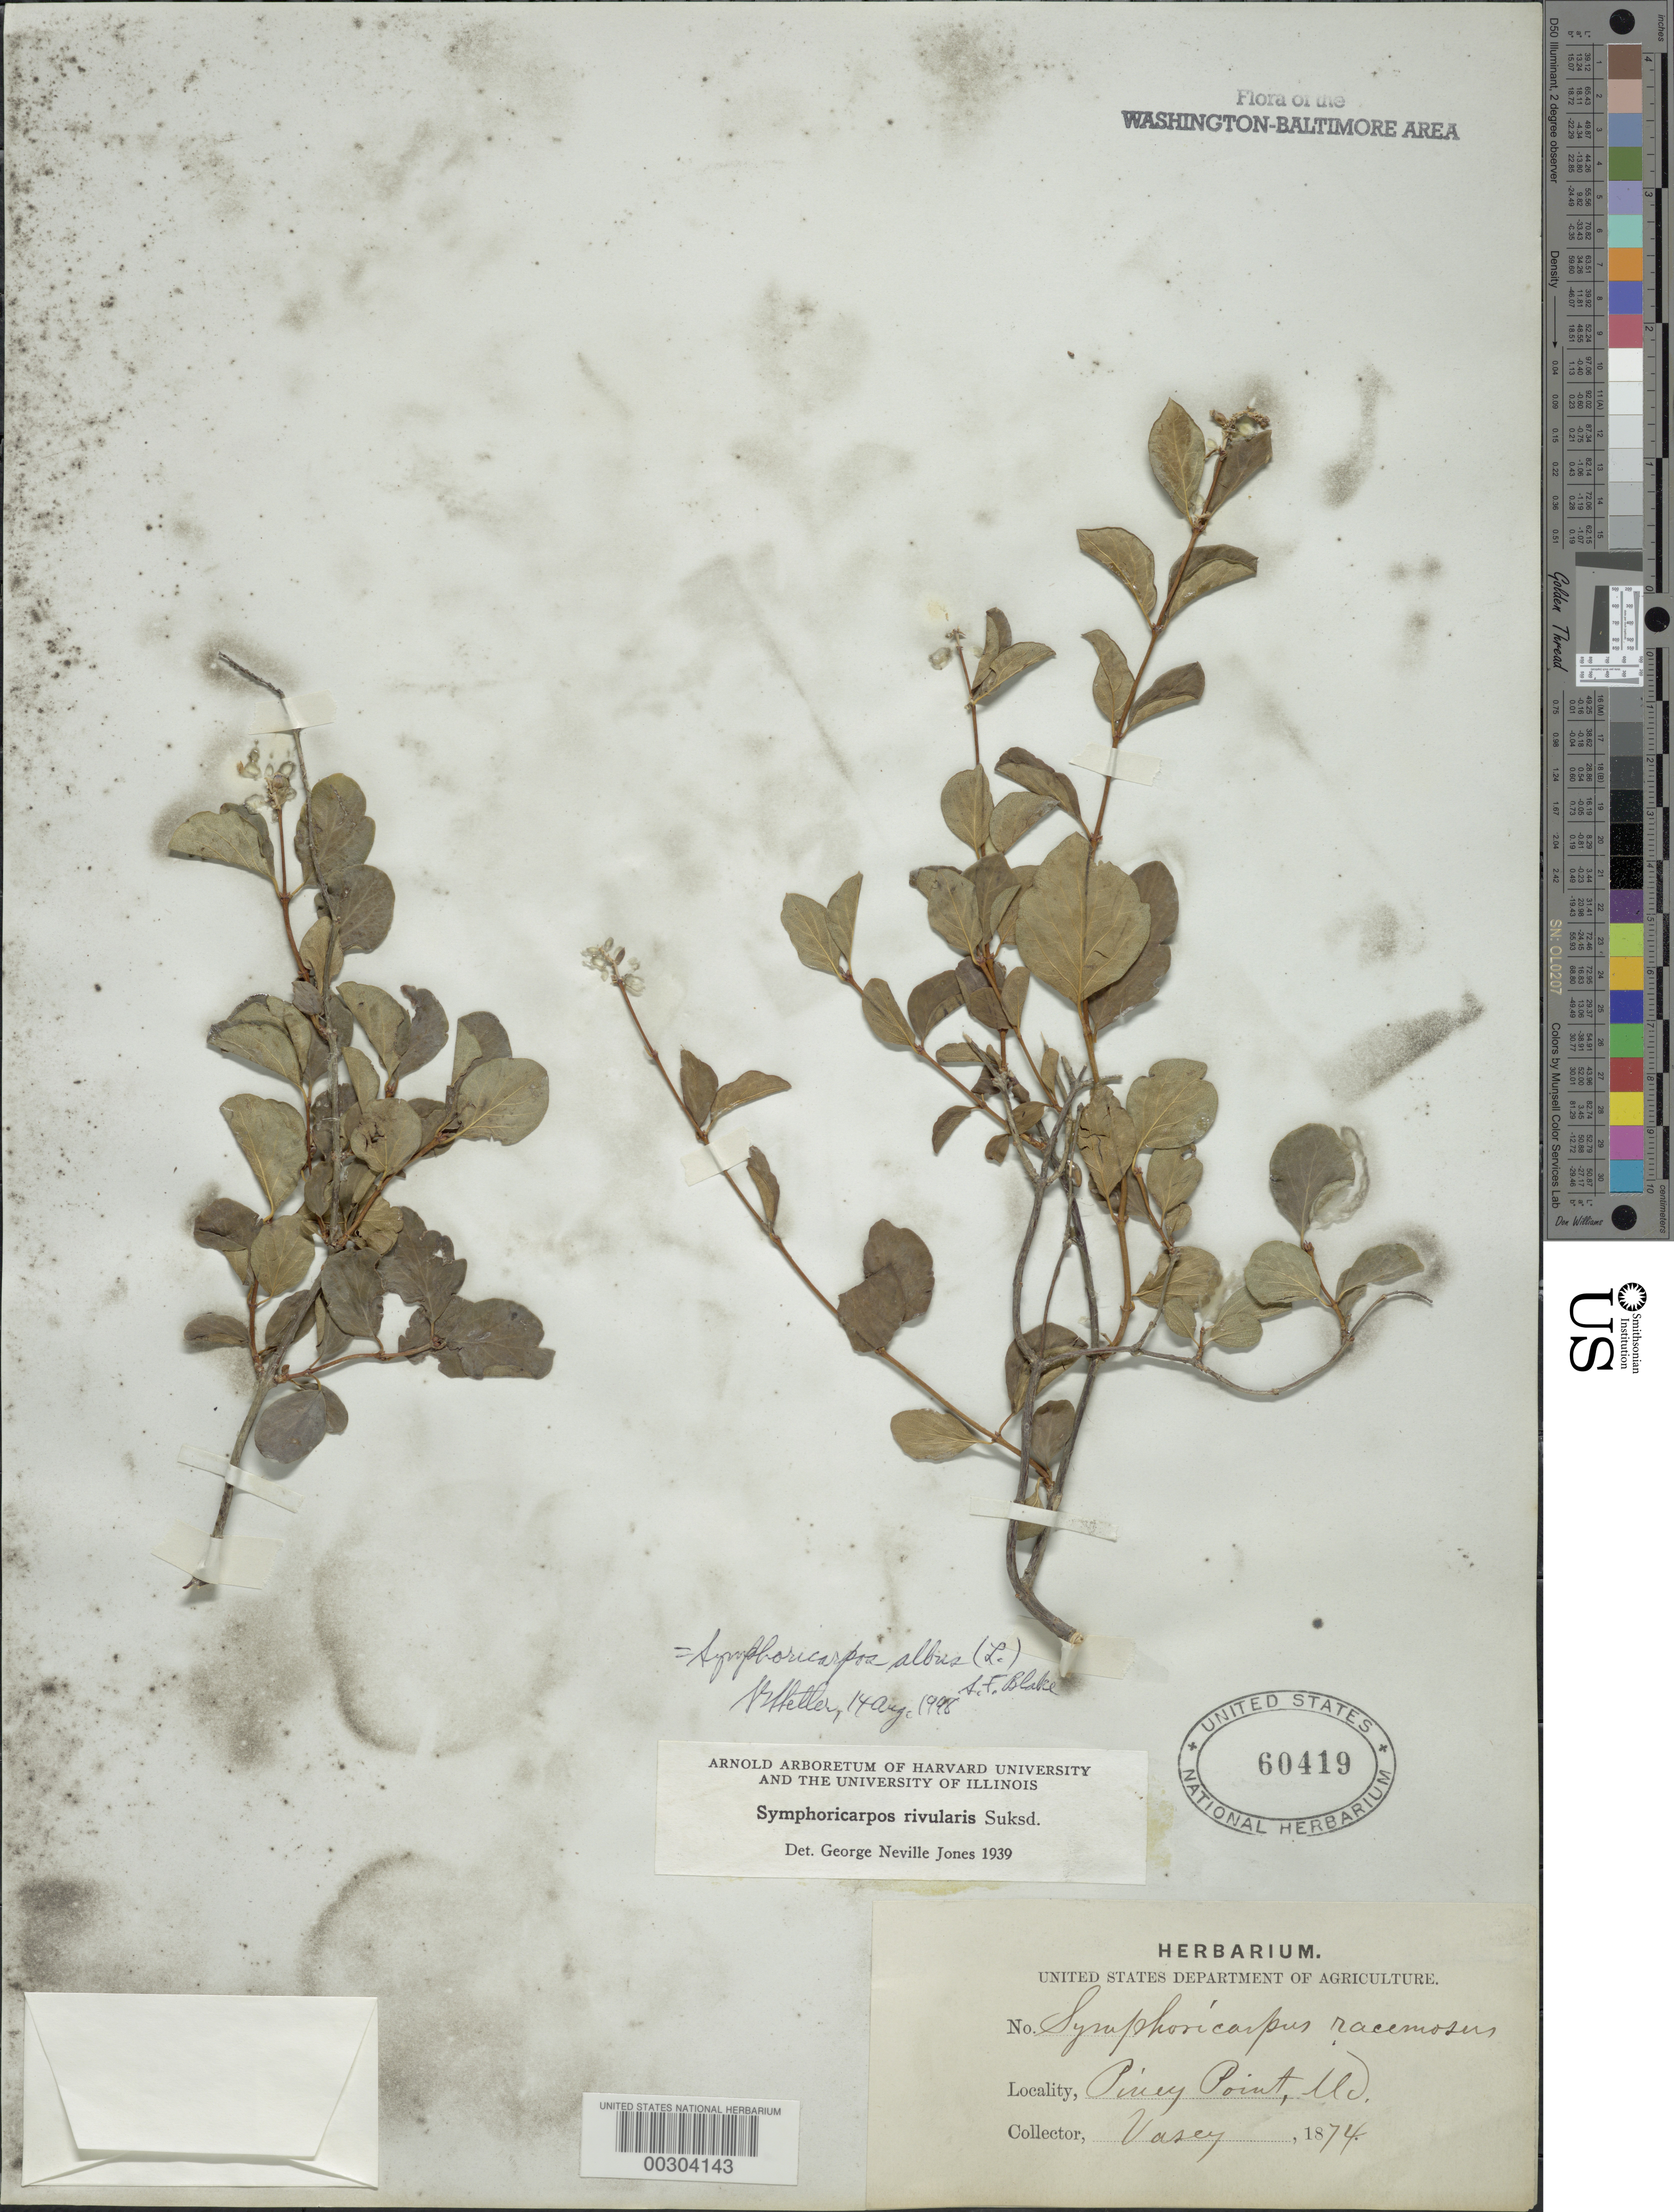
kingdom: Plantae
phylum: Tracheophyta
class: Magnoliopsida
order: Dipsacales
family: Caprifoliaceae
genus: Symphoricarpos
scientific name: Symphoricarpos albus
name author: (L.) S.F. Blake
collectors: G. R. Vasey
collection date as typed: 1874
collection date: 1874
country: United States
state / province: Maryland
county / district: St. Mary's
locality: Piney Point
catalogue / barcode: US 60419